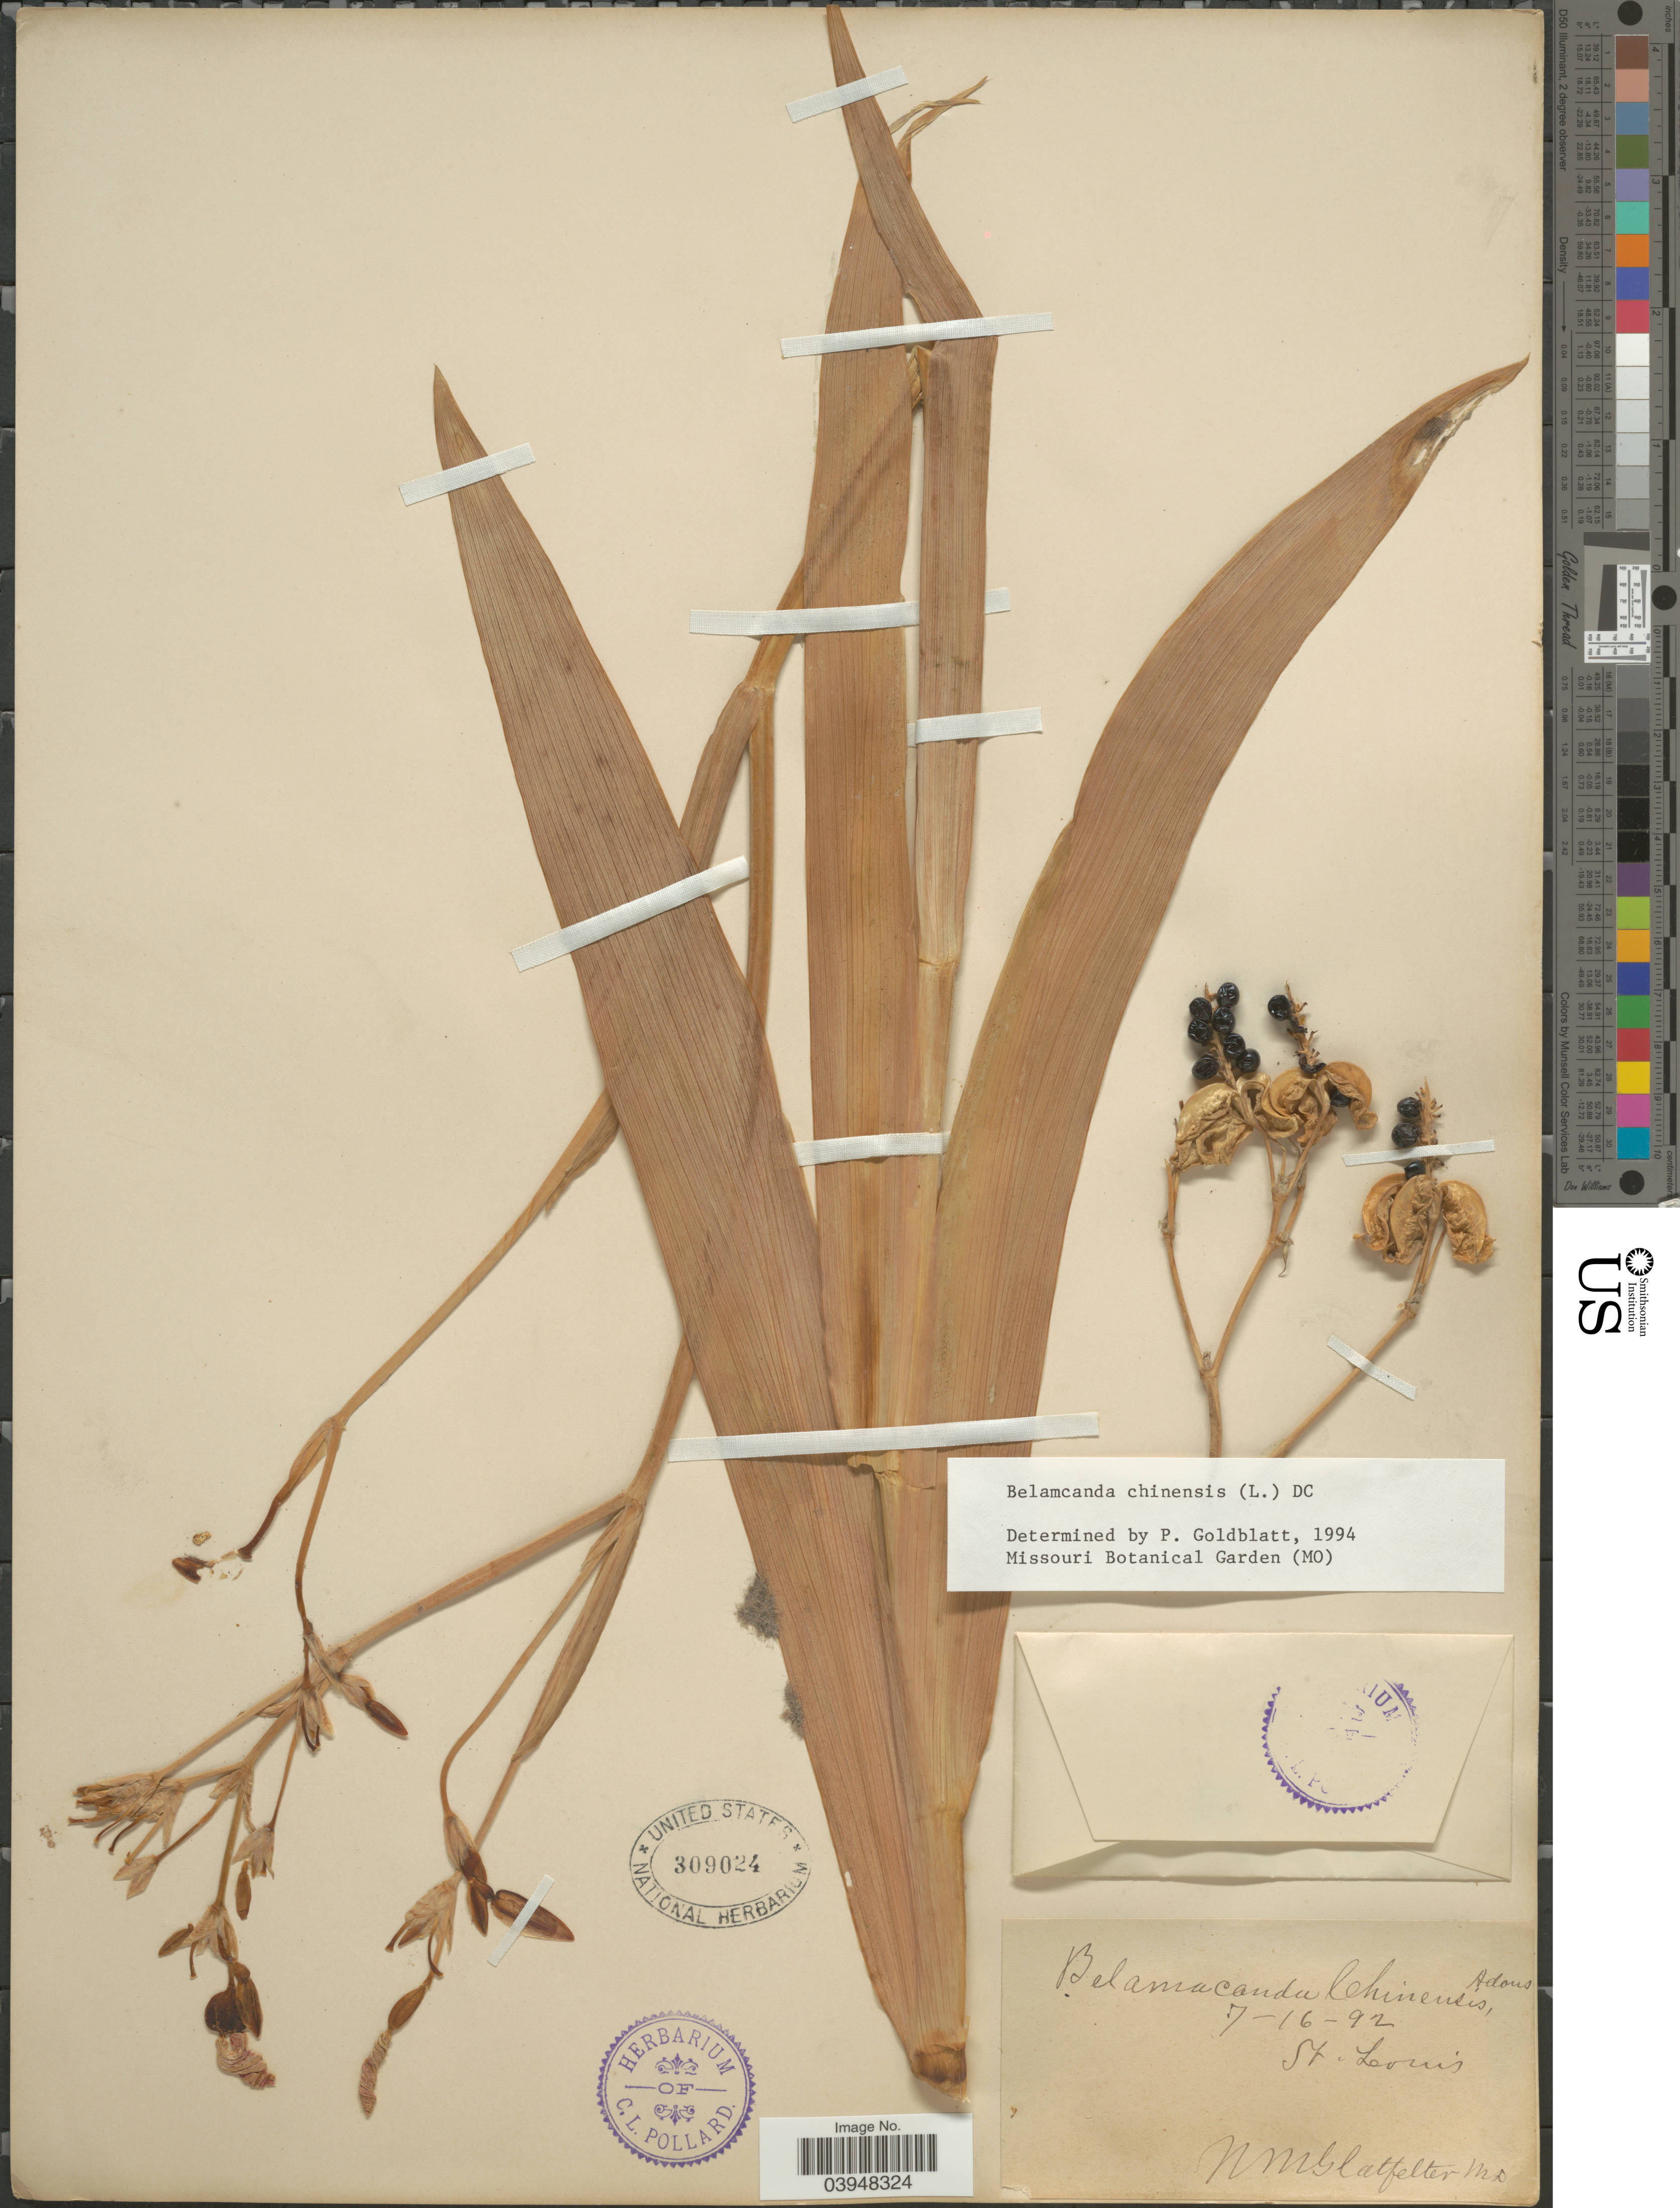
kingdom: Plantae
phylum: Tracheophyta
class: Liliopsida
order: Asparagales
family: Iridaceae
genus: Iris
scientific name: Iris domestica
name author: (L.) Goldblatt & Mabb.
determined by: Strong, Mark T., (BOT), Smithsonian Institution - National Museum of Natural History (UNITED STATES)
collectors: N. M. Glatfelter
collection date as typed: Transcribed d/m/y: 16/7/92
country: United States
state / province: Missouri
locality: St. Louis.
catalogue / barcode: US 309024